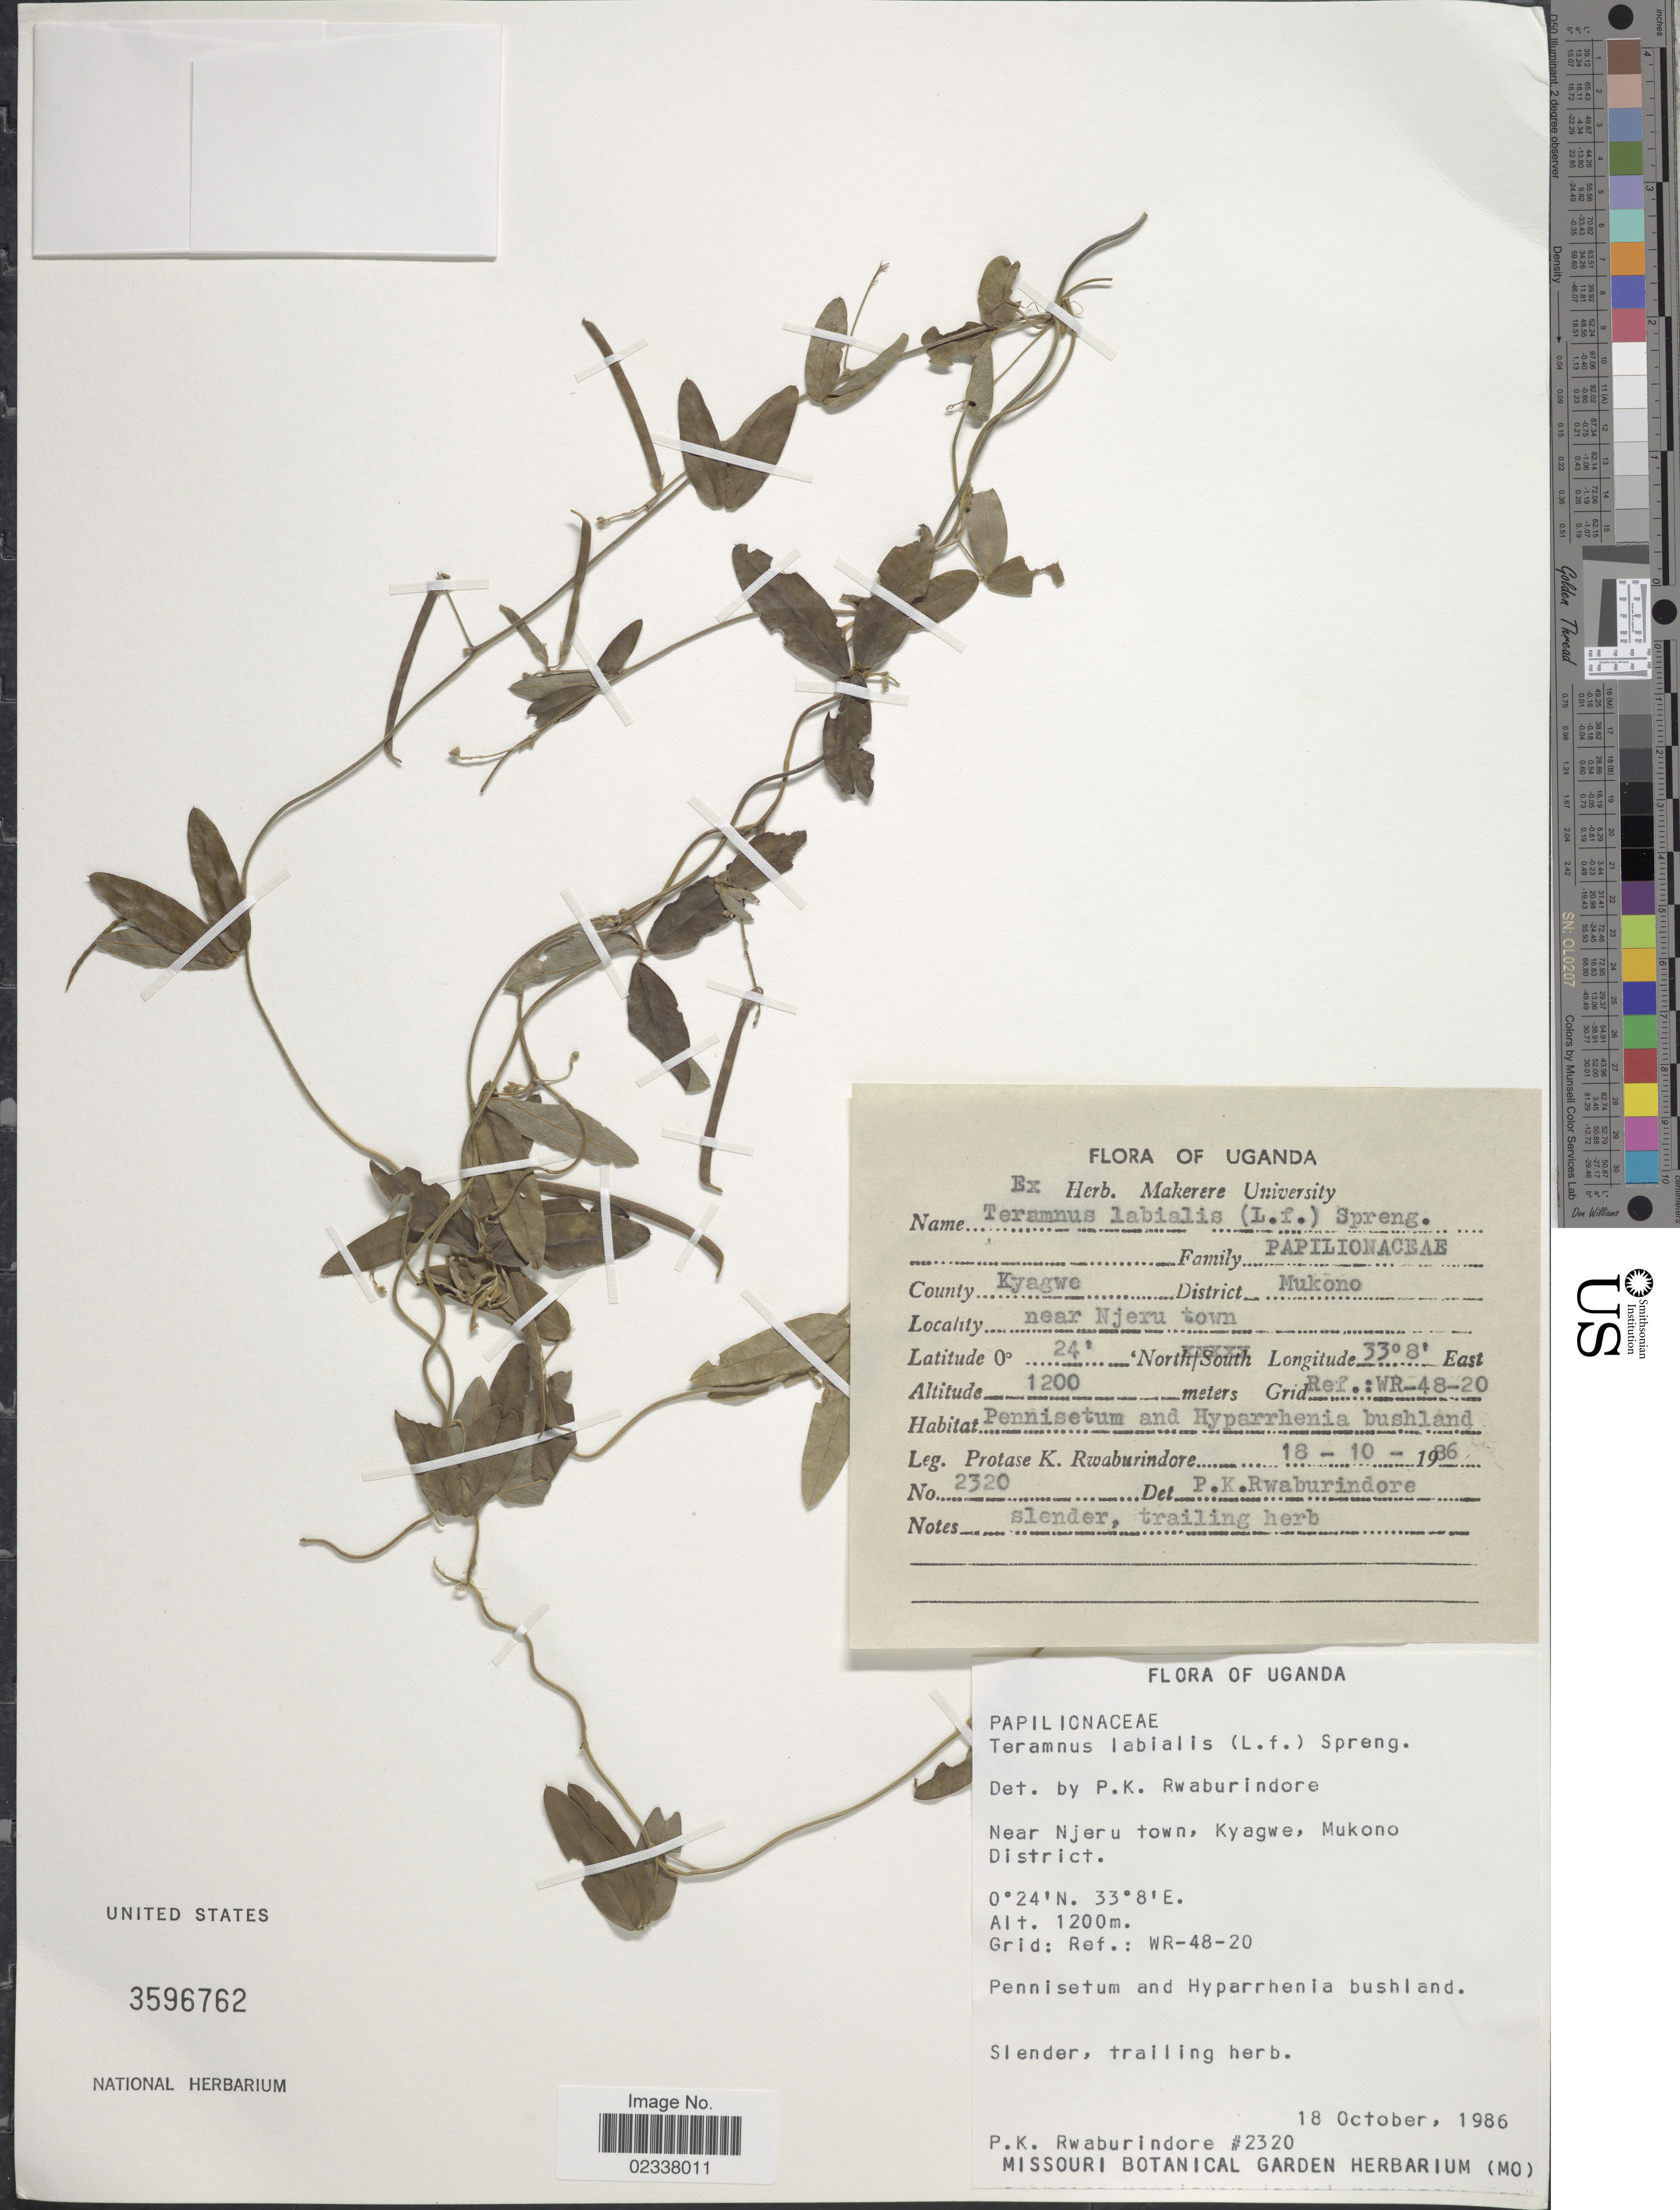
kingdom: Plantae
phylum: Tracheophyta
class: Magnoliopsida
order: Fabales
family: Fabaceae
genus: Teramnus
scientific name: Teramnus labialis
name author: (L. f.) Spreng.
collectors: P. Rwaburindore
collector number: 2320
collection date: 1986-10-18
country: Uganda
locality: County Kyagwe, District Mukon, near Njeru town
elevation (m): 1200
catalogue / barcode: US 3596762